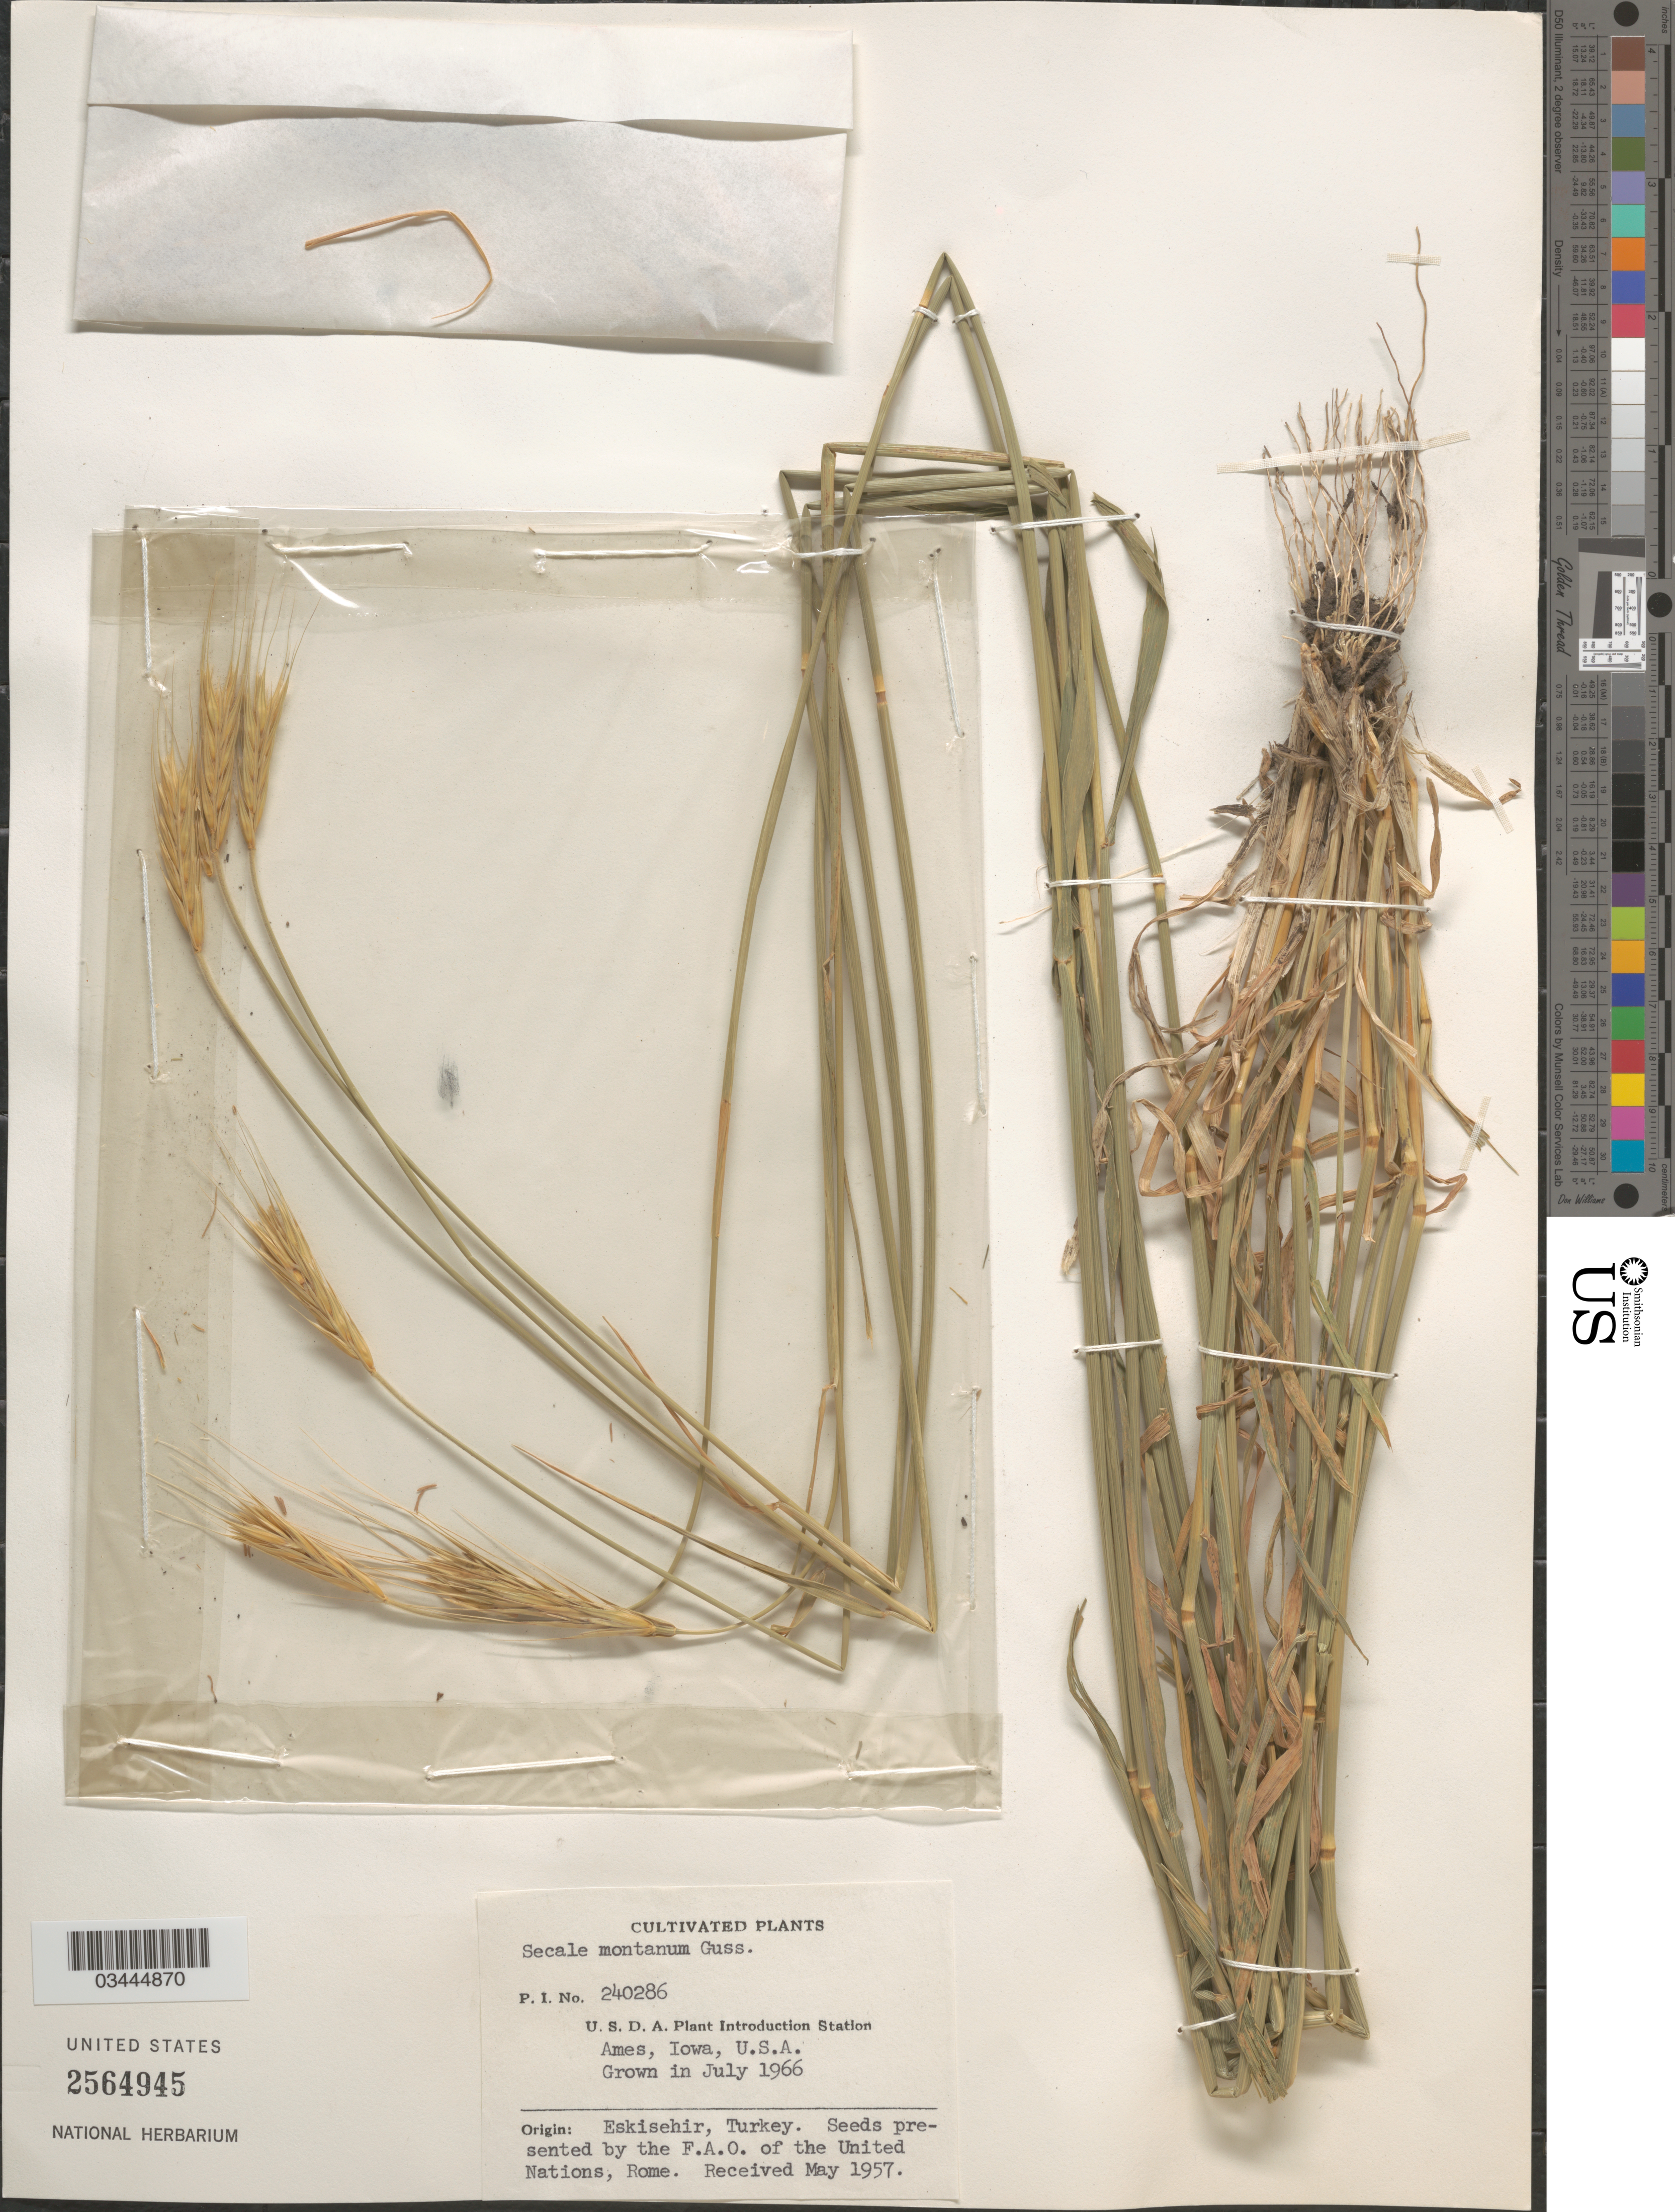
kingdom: Plantae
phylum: Tracheophyta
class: Liliopsida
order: Poales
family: Poaceae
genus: Secale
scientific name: Secale montanum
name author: Gussone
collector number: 240286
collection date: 1966-07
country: United States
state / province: Iowa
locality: U.S.D.A. Plant Introduction Station. Ames.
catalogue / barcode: US 2564945